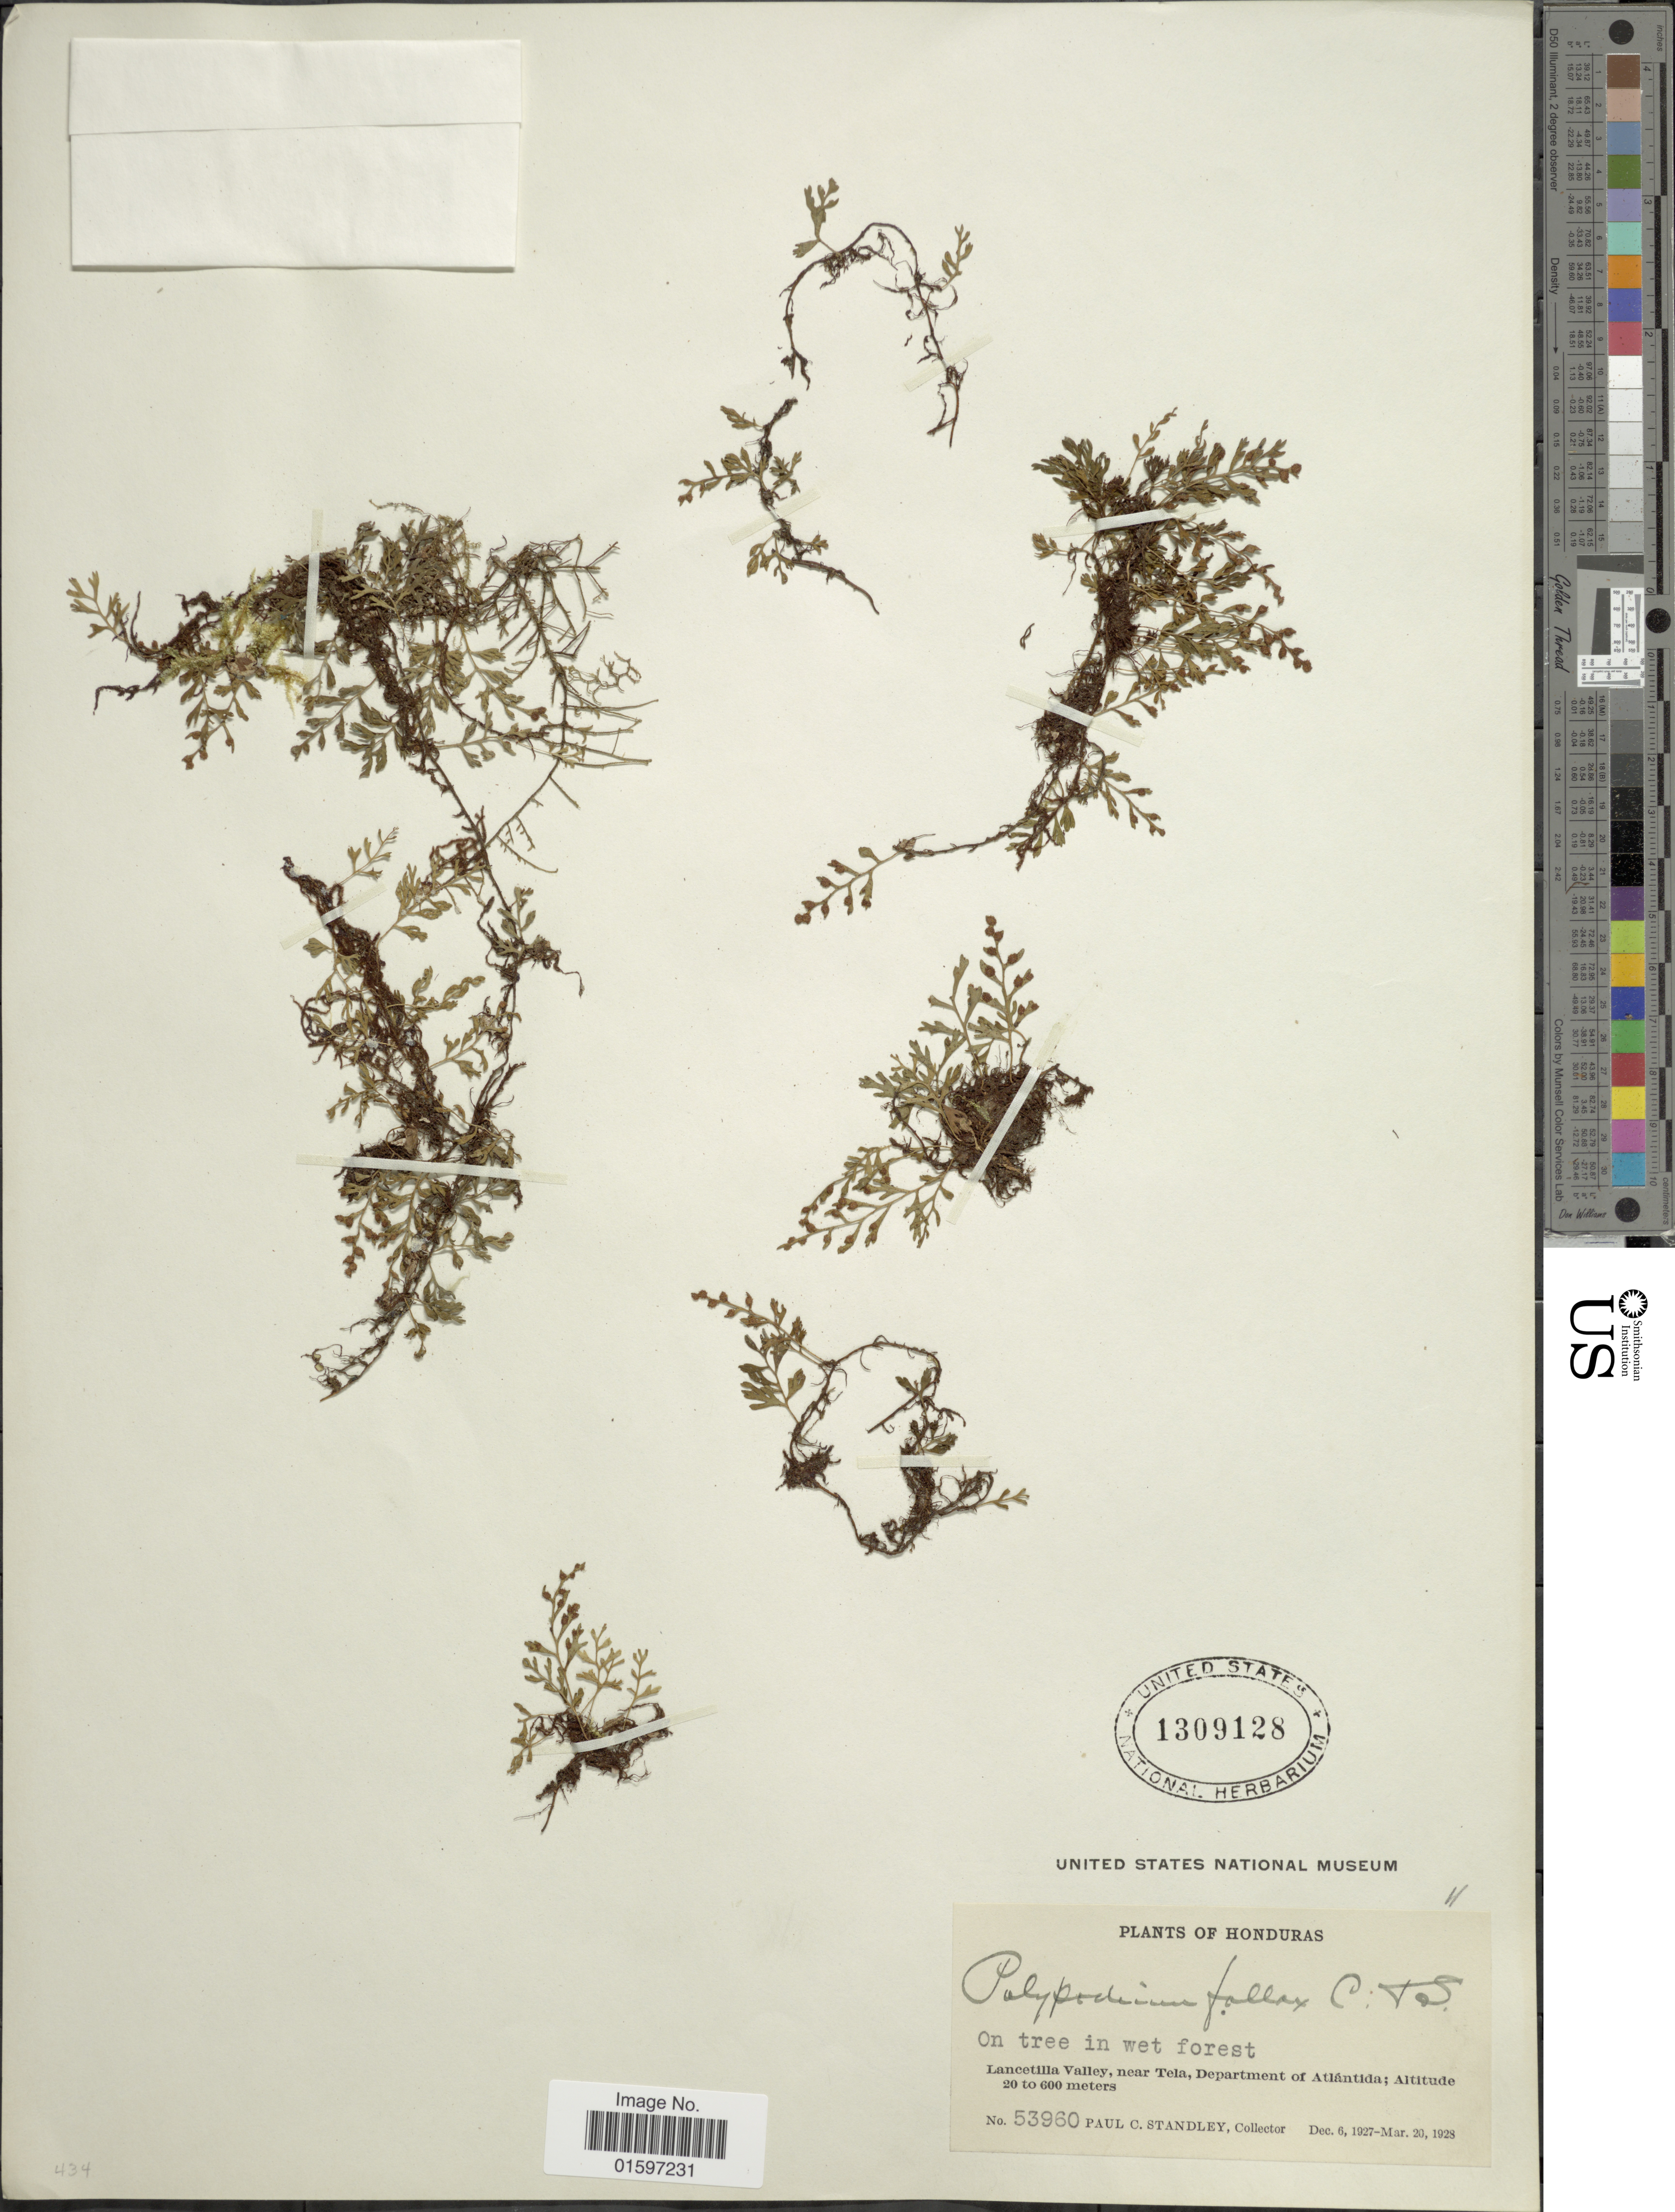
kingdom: Plantae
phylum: Tracheophyta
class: Polypodiopsida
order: Polypodiales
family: Polypodiaceae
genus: Pleopeltis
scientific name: Pleopeltis fallax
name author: (Schltdl. & Cham.) Mickel & Beitel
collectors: P. C. Standley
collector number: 53960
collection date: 1927-12-06/1928-03-20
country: Honduras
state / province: Atlántida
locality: Lancetilla Valley, near Tela, Department of Atlántida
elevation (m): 20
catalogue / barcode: US 1309128